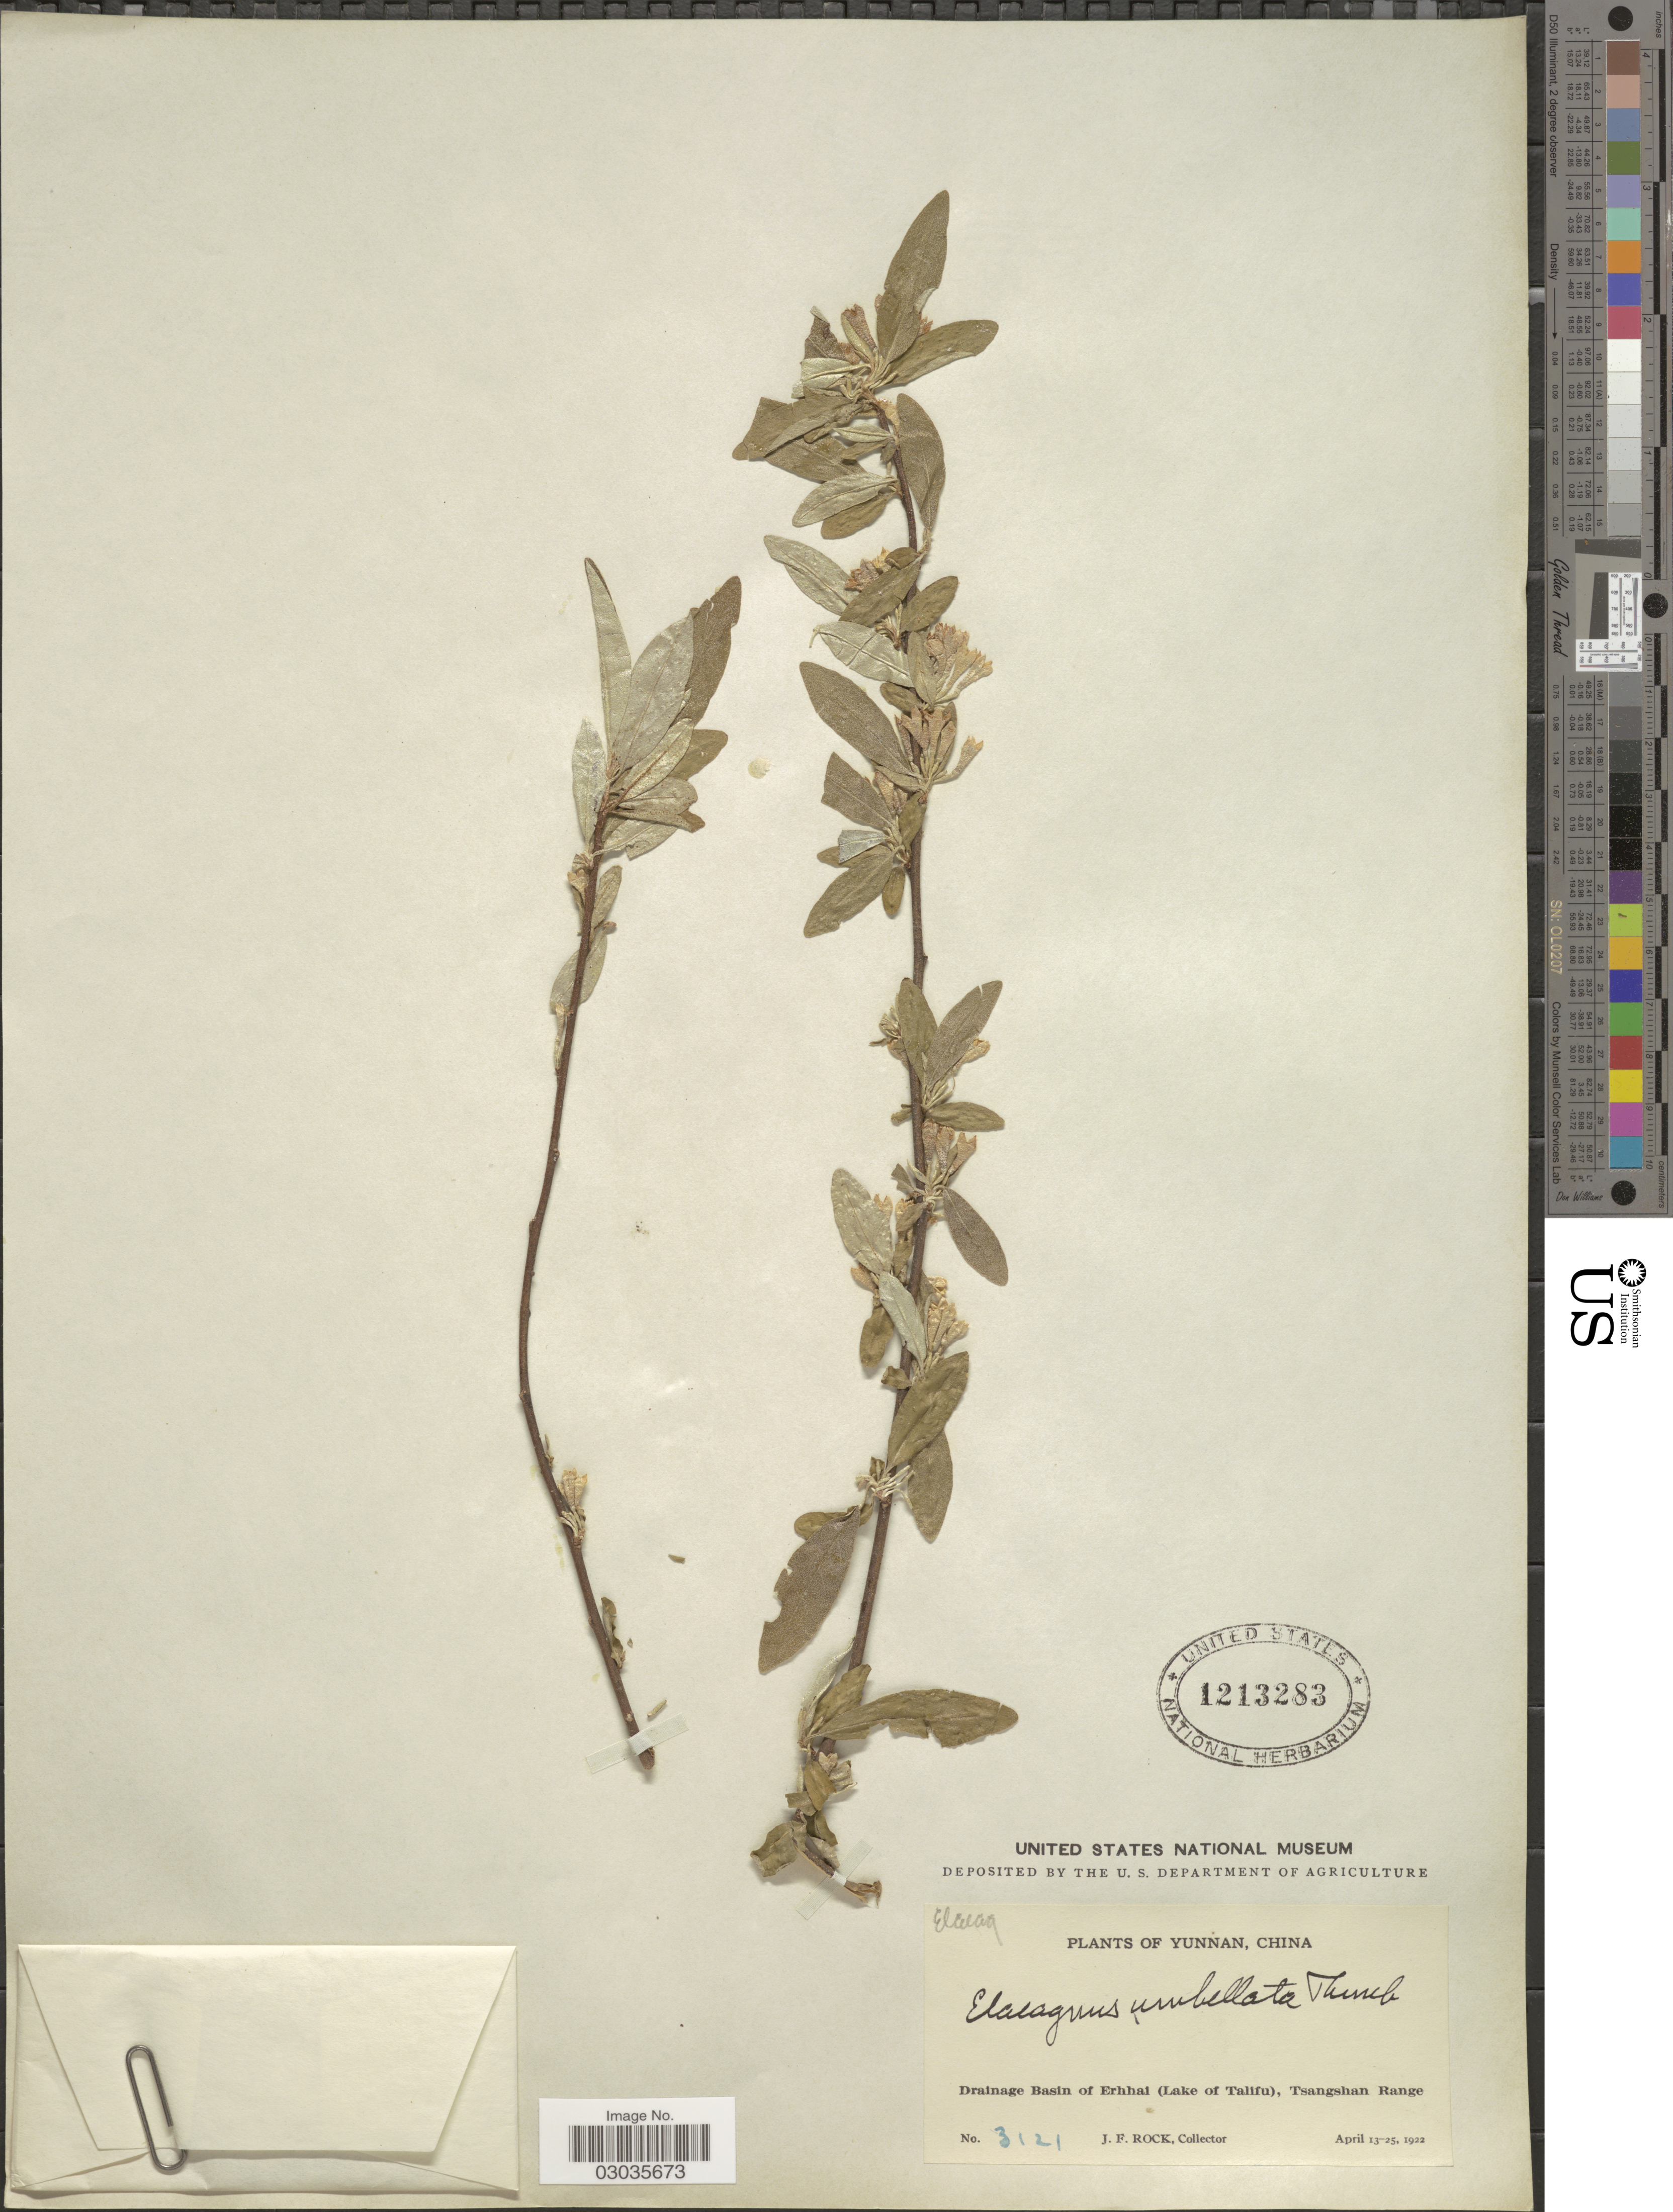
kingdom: Plantae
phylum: Tracheophyta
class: Magnoliopsida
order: Rosales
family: Elaeagnaceae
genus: Elaeagnus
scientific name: Elaeagnus umbellata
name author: Thunb.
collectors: J. Rock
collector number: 3121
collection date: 1922-04-13/1922-04-25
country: China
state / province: Yunnan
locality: Drainage Basin of Erhhai (Lake of Talifu), Tsangshan Range.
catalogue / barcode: US 1213283